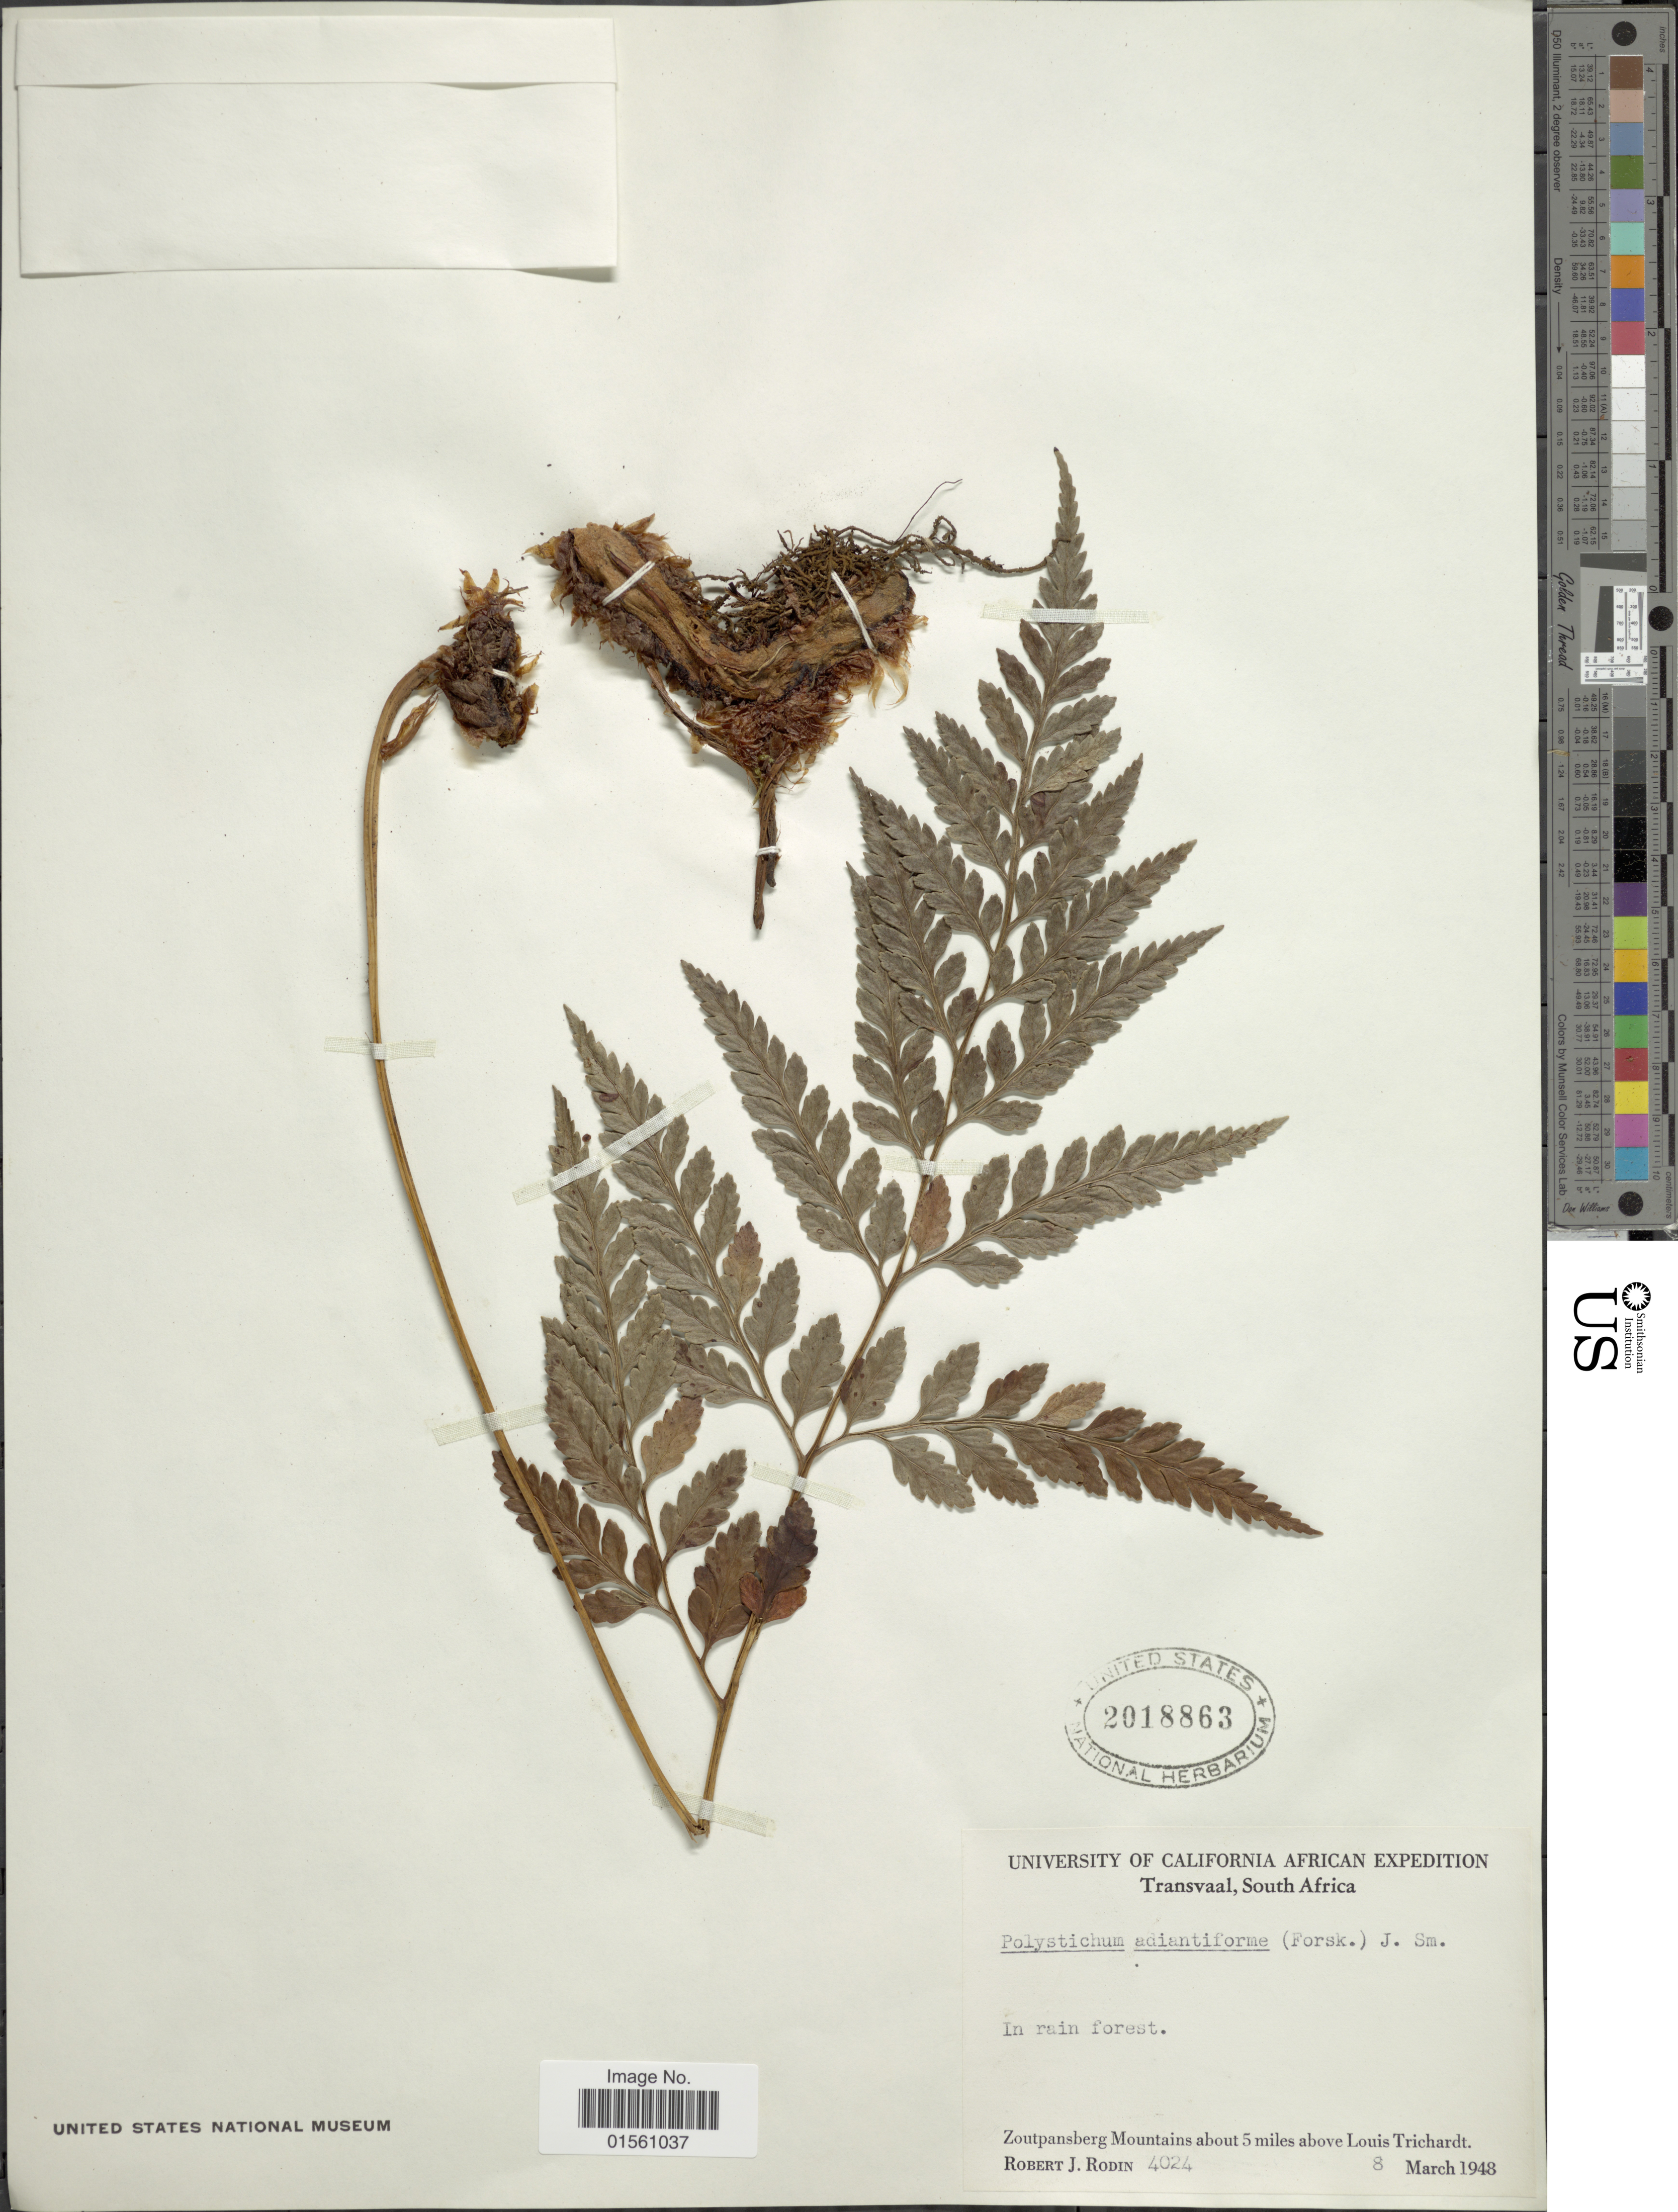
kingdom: Plantae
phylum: Tracheophyta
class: Polypodiopsida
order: Polypodiales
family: Dryopteridaceae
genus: Rumohra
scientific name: Rumohra adiantiformis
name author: (G. Forst.) Ching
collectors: R. J. Rodin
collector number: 4024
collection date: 1948-03-08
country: South Africa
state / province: Limpopo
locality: Transvaal, South Africa, Zoutpansberg Mountains about 5 miles above Louis Trichardt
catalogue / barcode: US 2018863